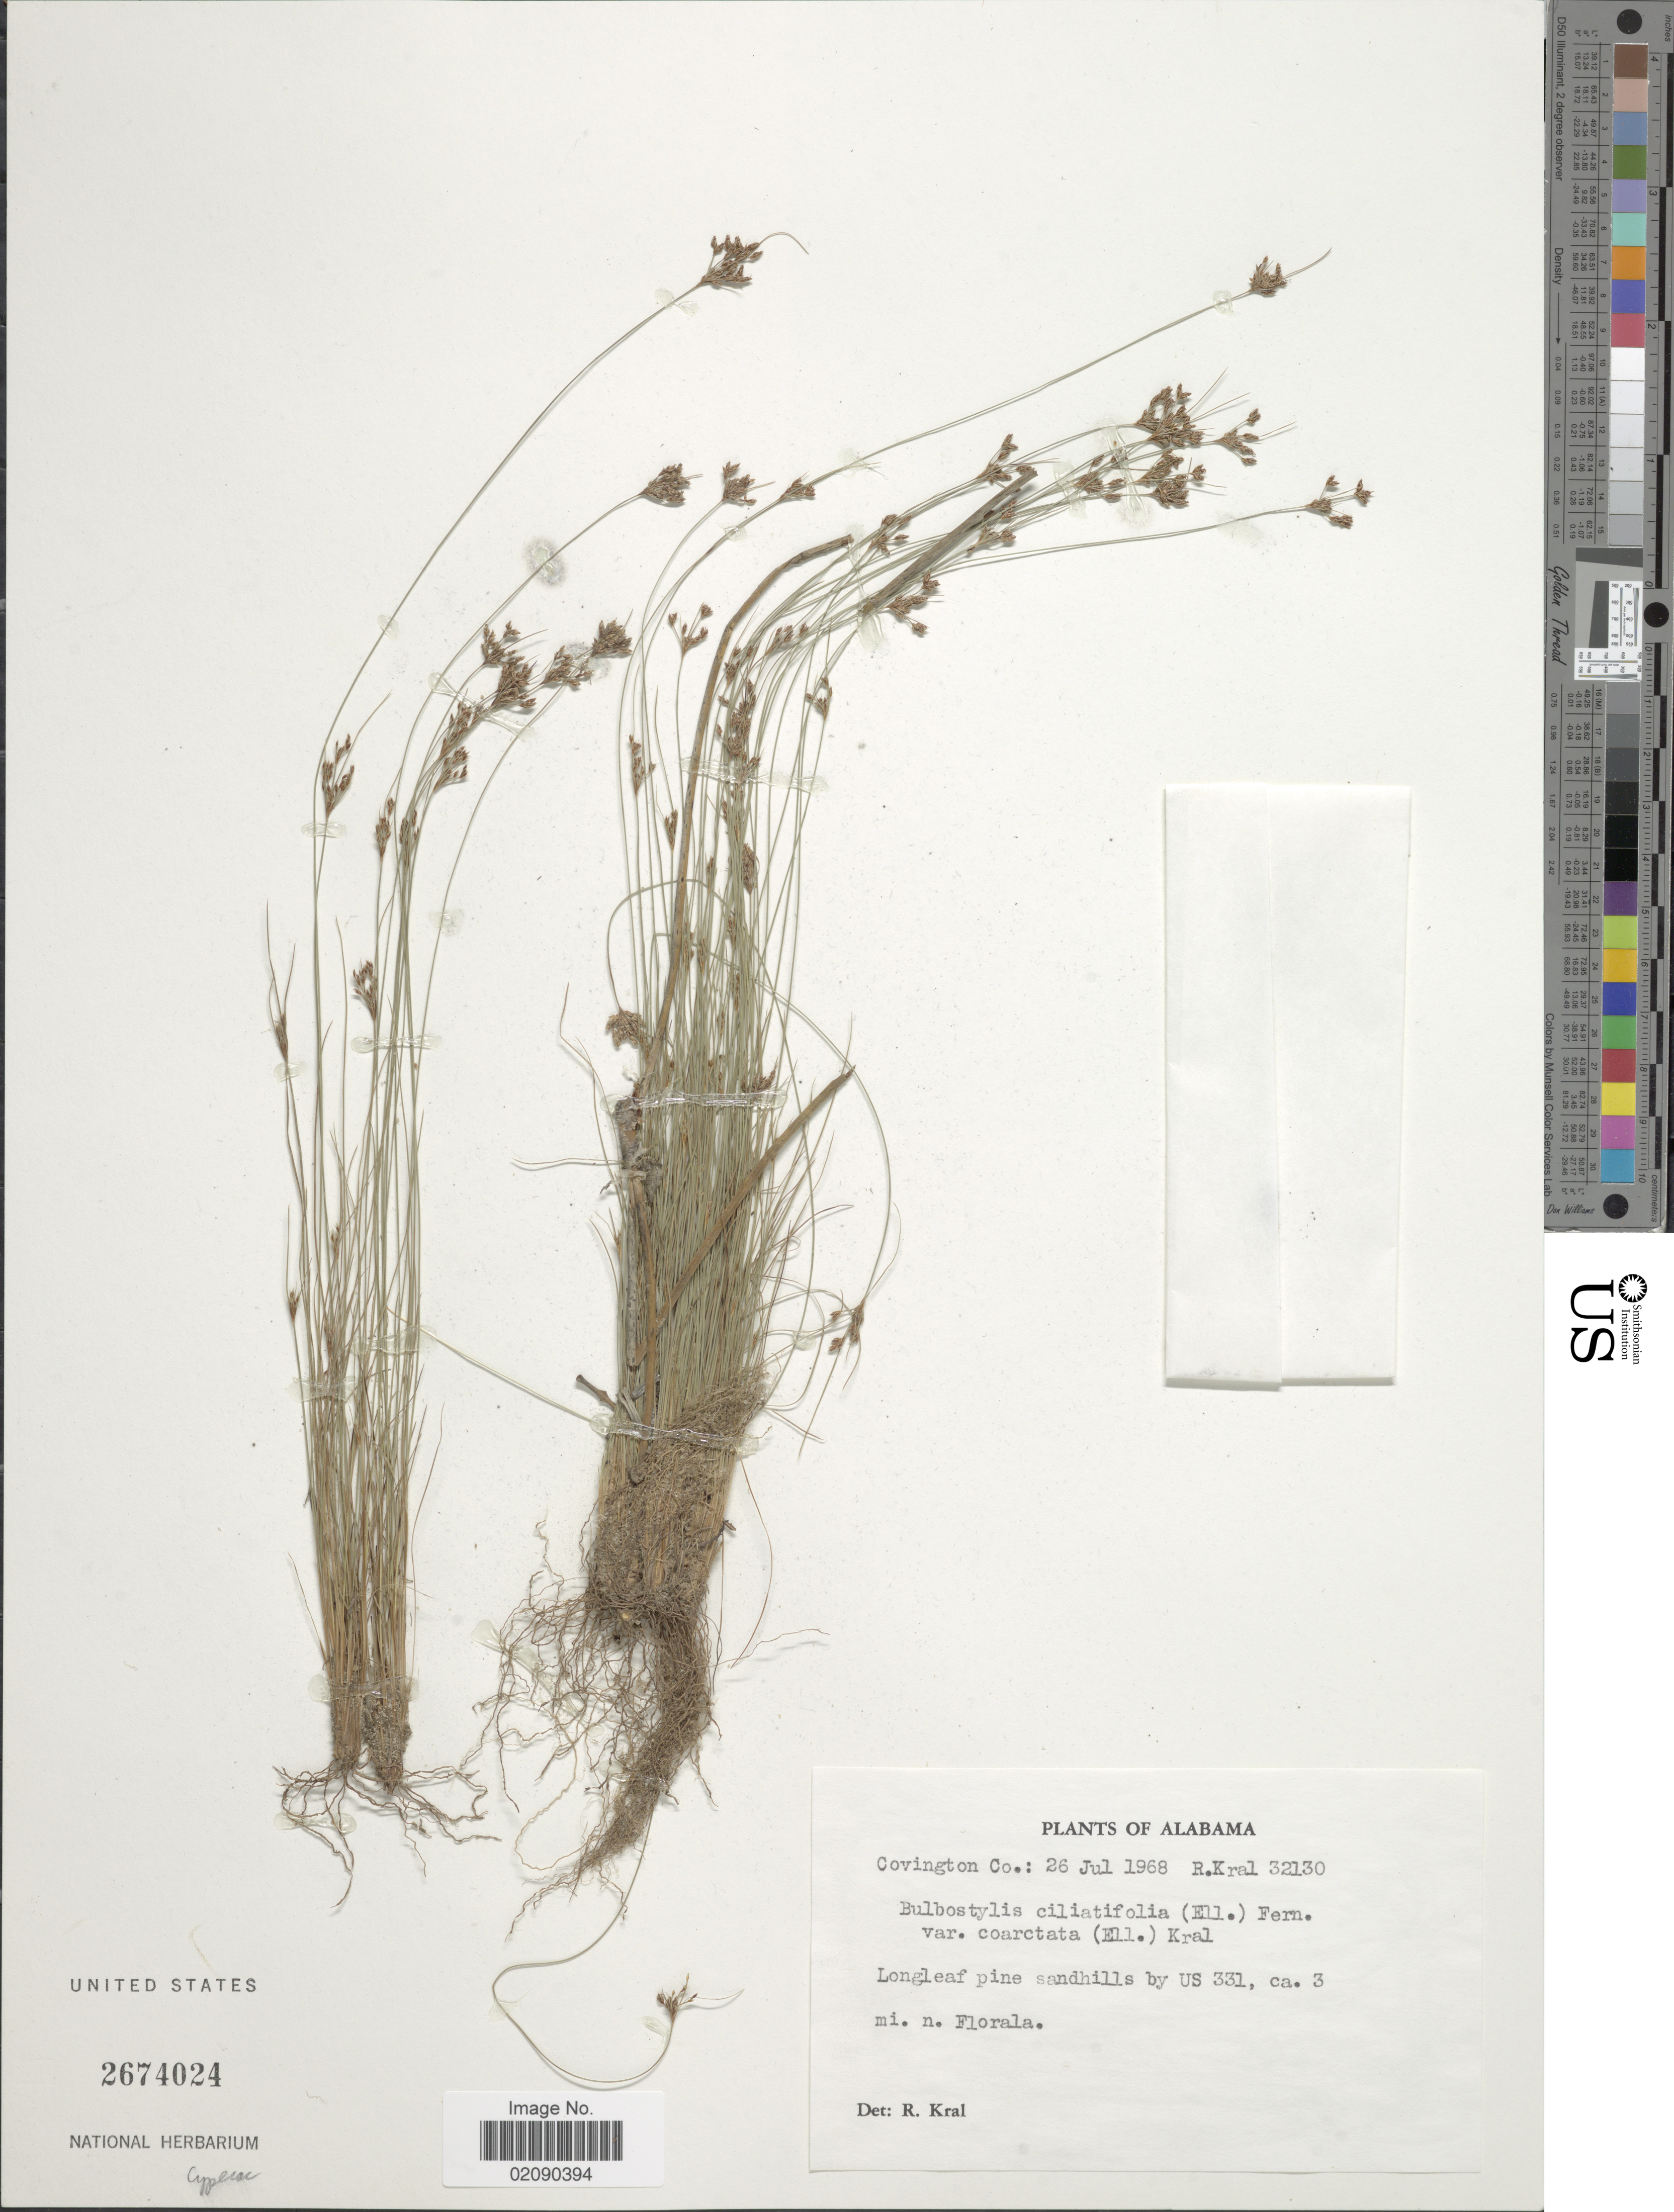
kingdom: Plantae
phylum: Tracheophyta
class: Liliopsida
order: Poales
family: Cyperaceae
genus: Bulbostylis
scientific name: Bulbostylis ciliatifolia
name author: (Elliott) Fernald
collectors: R. Kral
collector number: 32130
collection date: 1968-07-26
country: United States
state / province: Alabama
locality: Covington Co. by US 331, ca. 3 mi. n. Florala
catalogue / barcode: US 2674024